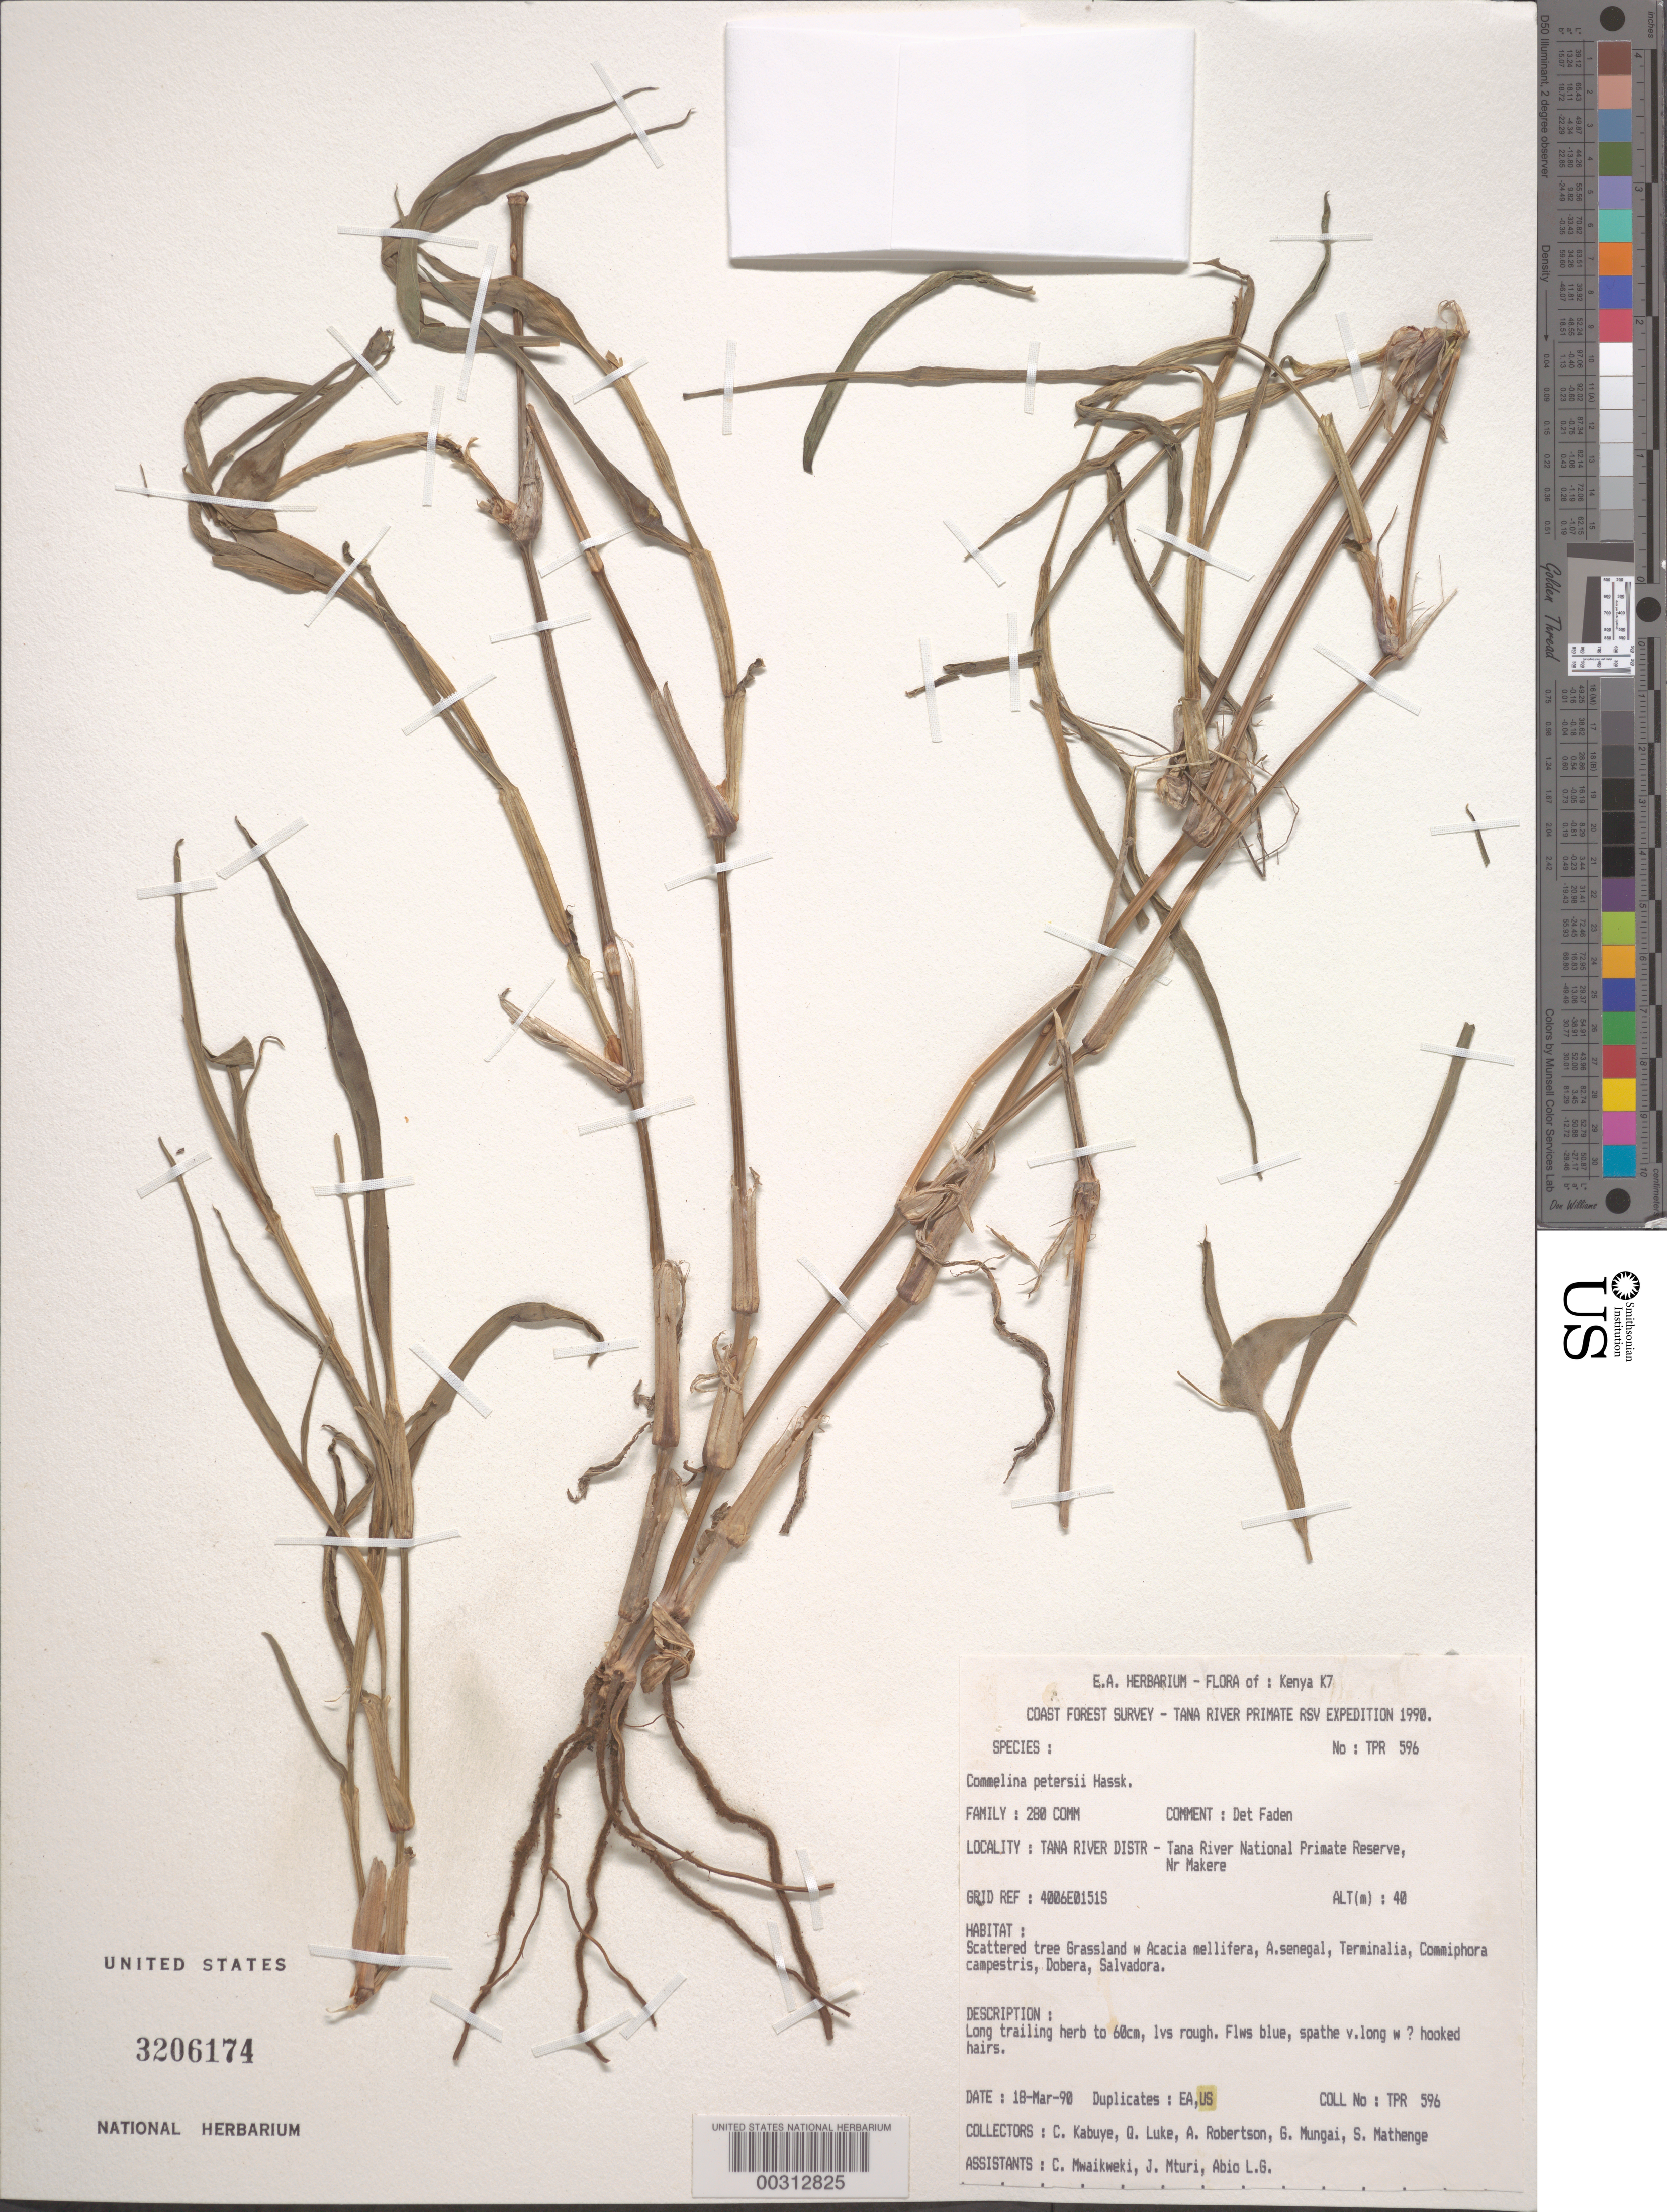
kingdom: Plantae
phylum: Tracheophyta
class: Liliopsida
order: Commelinales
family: Commelinaceae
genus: Commelina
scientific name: Commelina petersii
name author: Hassk.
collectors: C. Kabuye, G. Luke, A. Robertson, G. Mungai & S. Mathenge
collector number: Tpr 596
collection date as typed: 18 Mar 1990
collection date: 1990-03-18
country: Kenya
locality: Tana river national primate reserve, near makere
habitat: Scattered tree grassland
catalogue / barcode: US 3206174